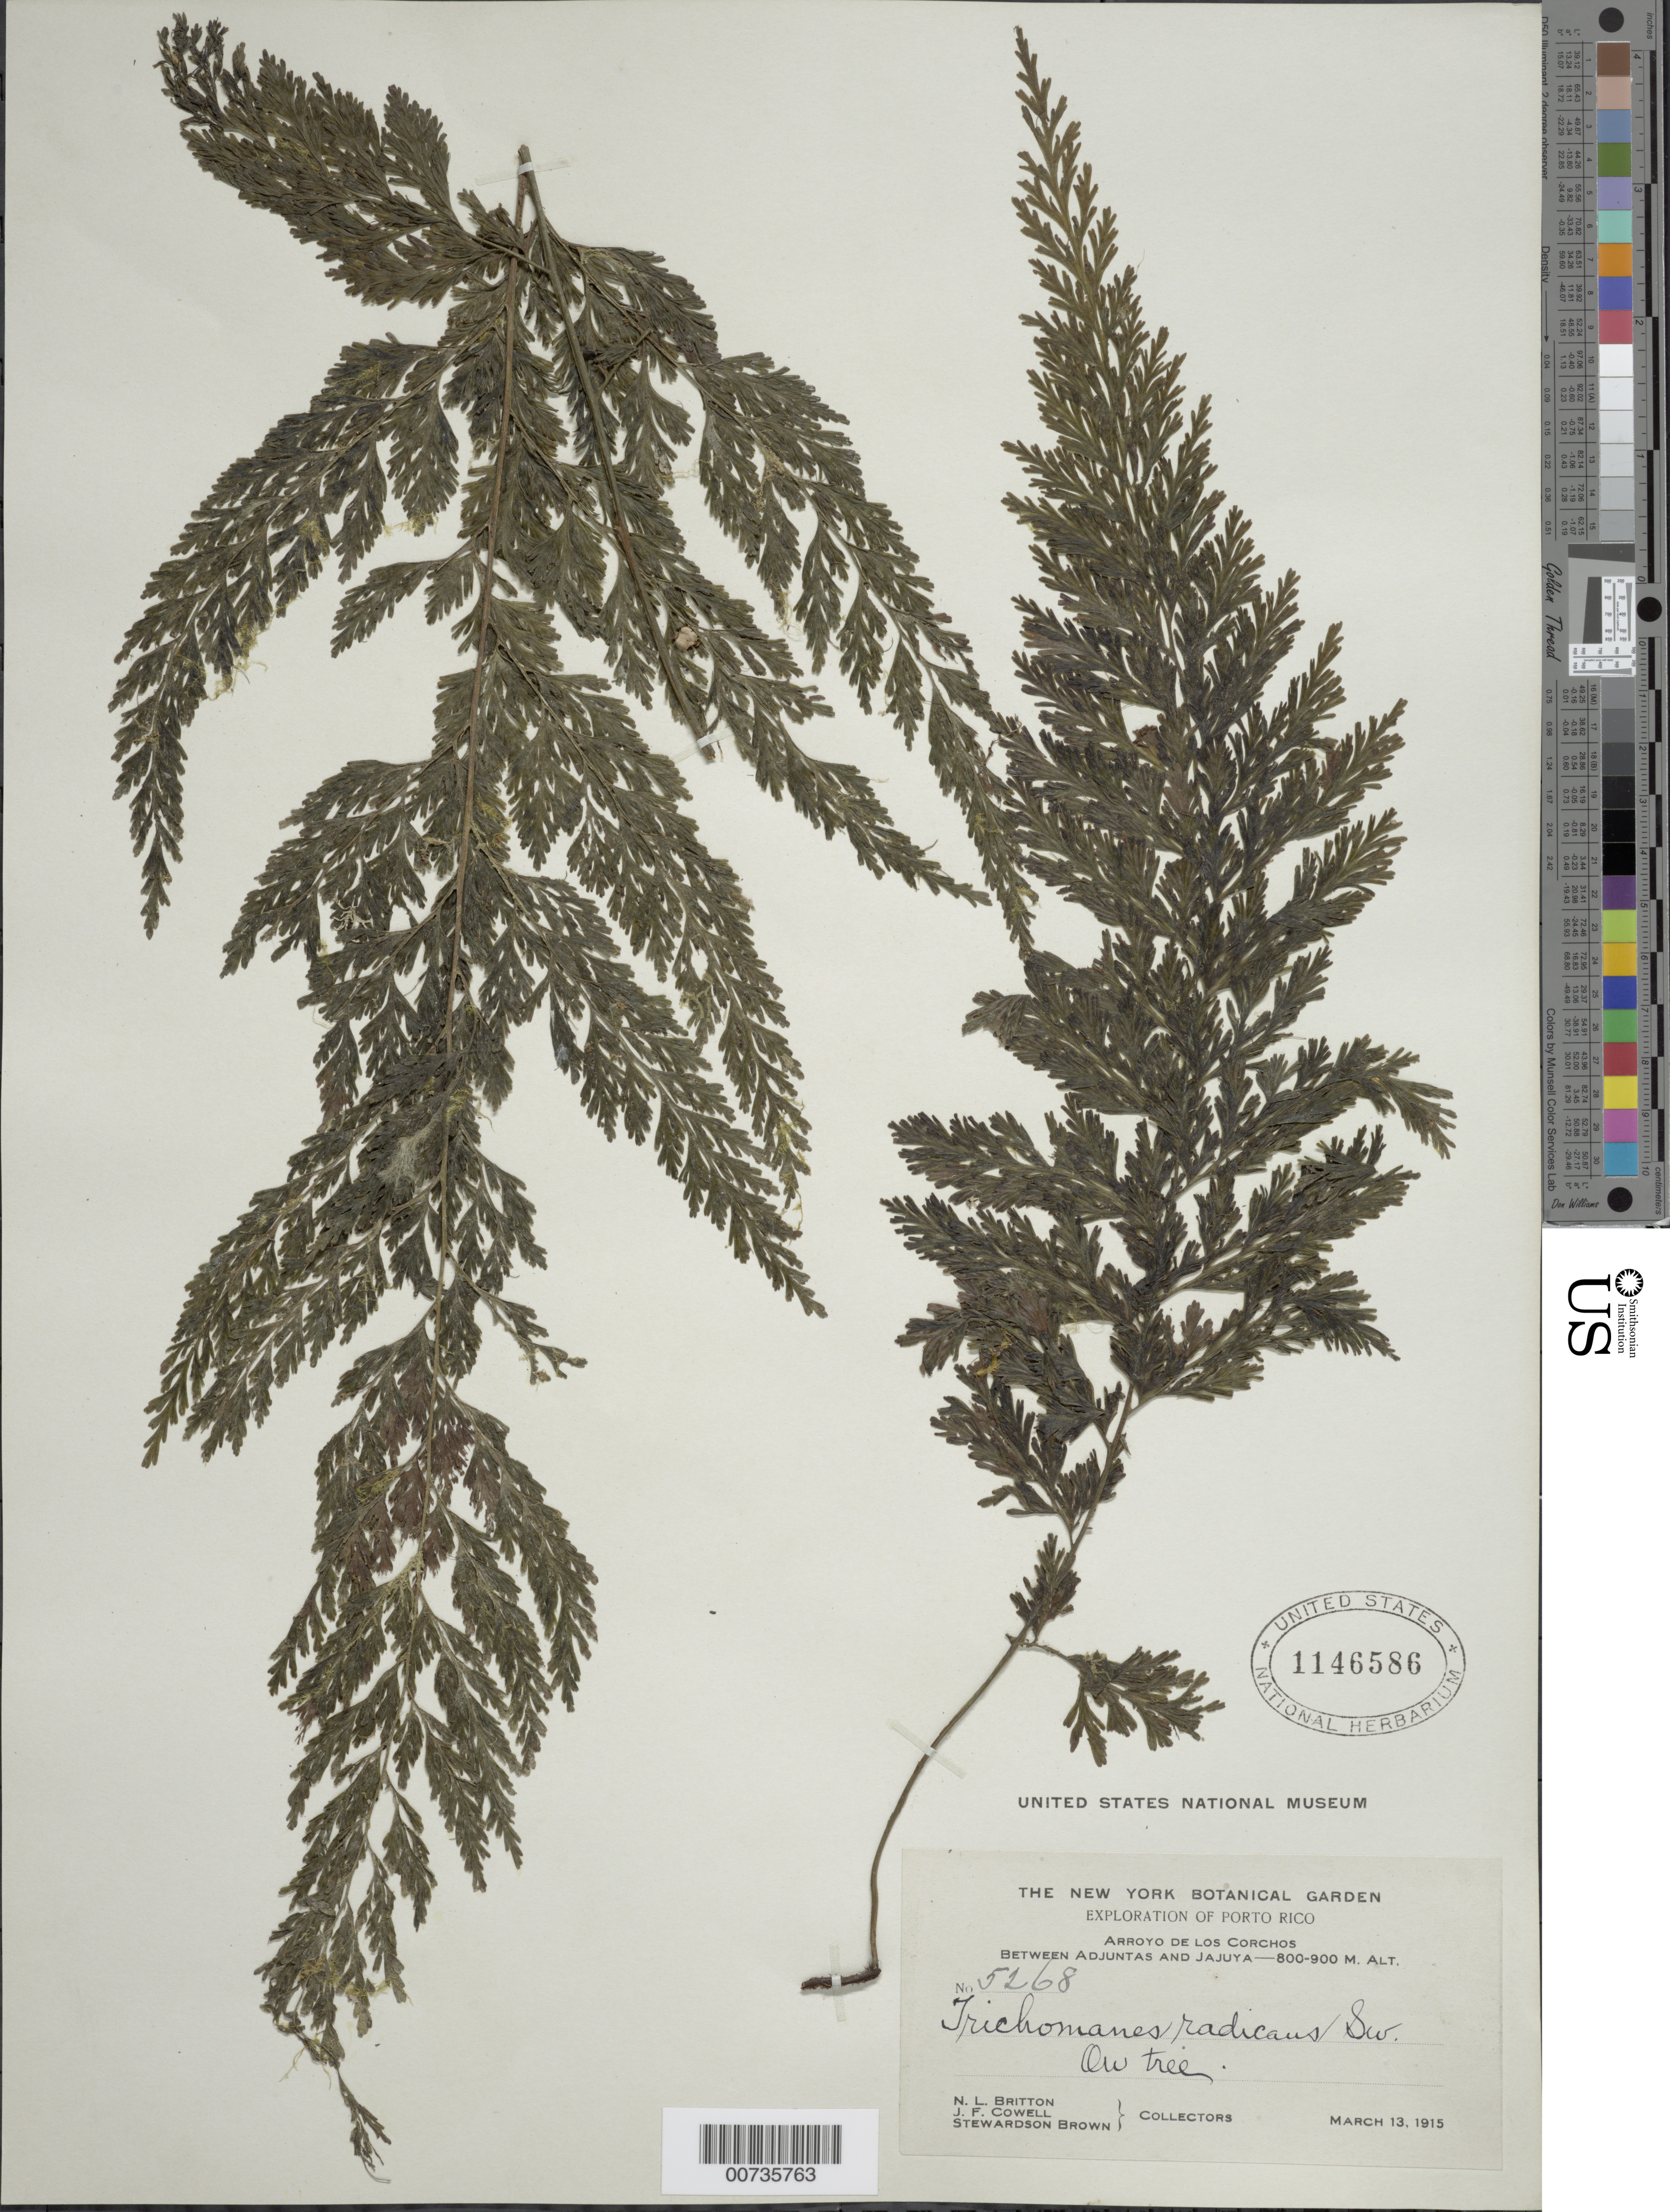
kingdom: Plantae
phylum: Tracheophyta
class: Polypodiopsida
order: Hymenophyllales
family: Hymenophyllaceae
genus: Vandenboschia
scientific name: Vandenboschia radicans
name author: (Sw.) Copel.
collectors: N. Britton, J. F. Cowell & S. Brown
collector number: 5268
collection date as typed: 13 Mar 1915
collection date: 1915-03-13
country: Puerto Rico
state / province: Adjuntas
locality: Arroyo de los Corchos, btw Adjuntas and Jajuya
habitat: On tree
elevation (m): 800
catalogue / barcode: US 1146586